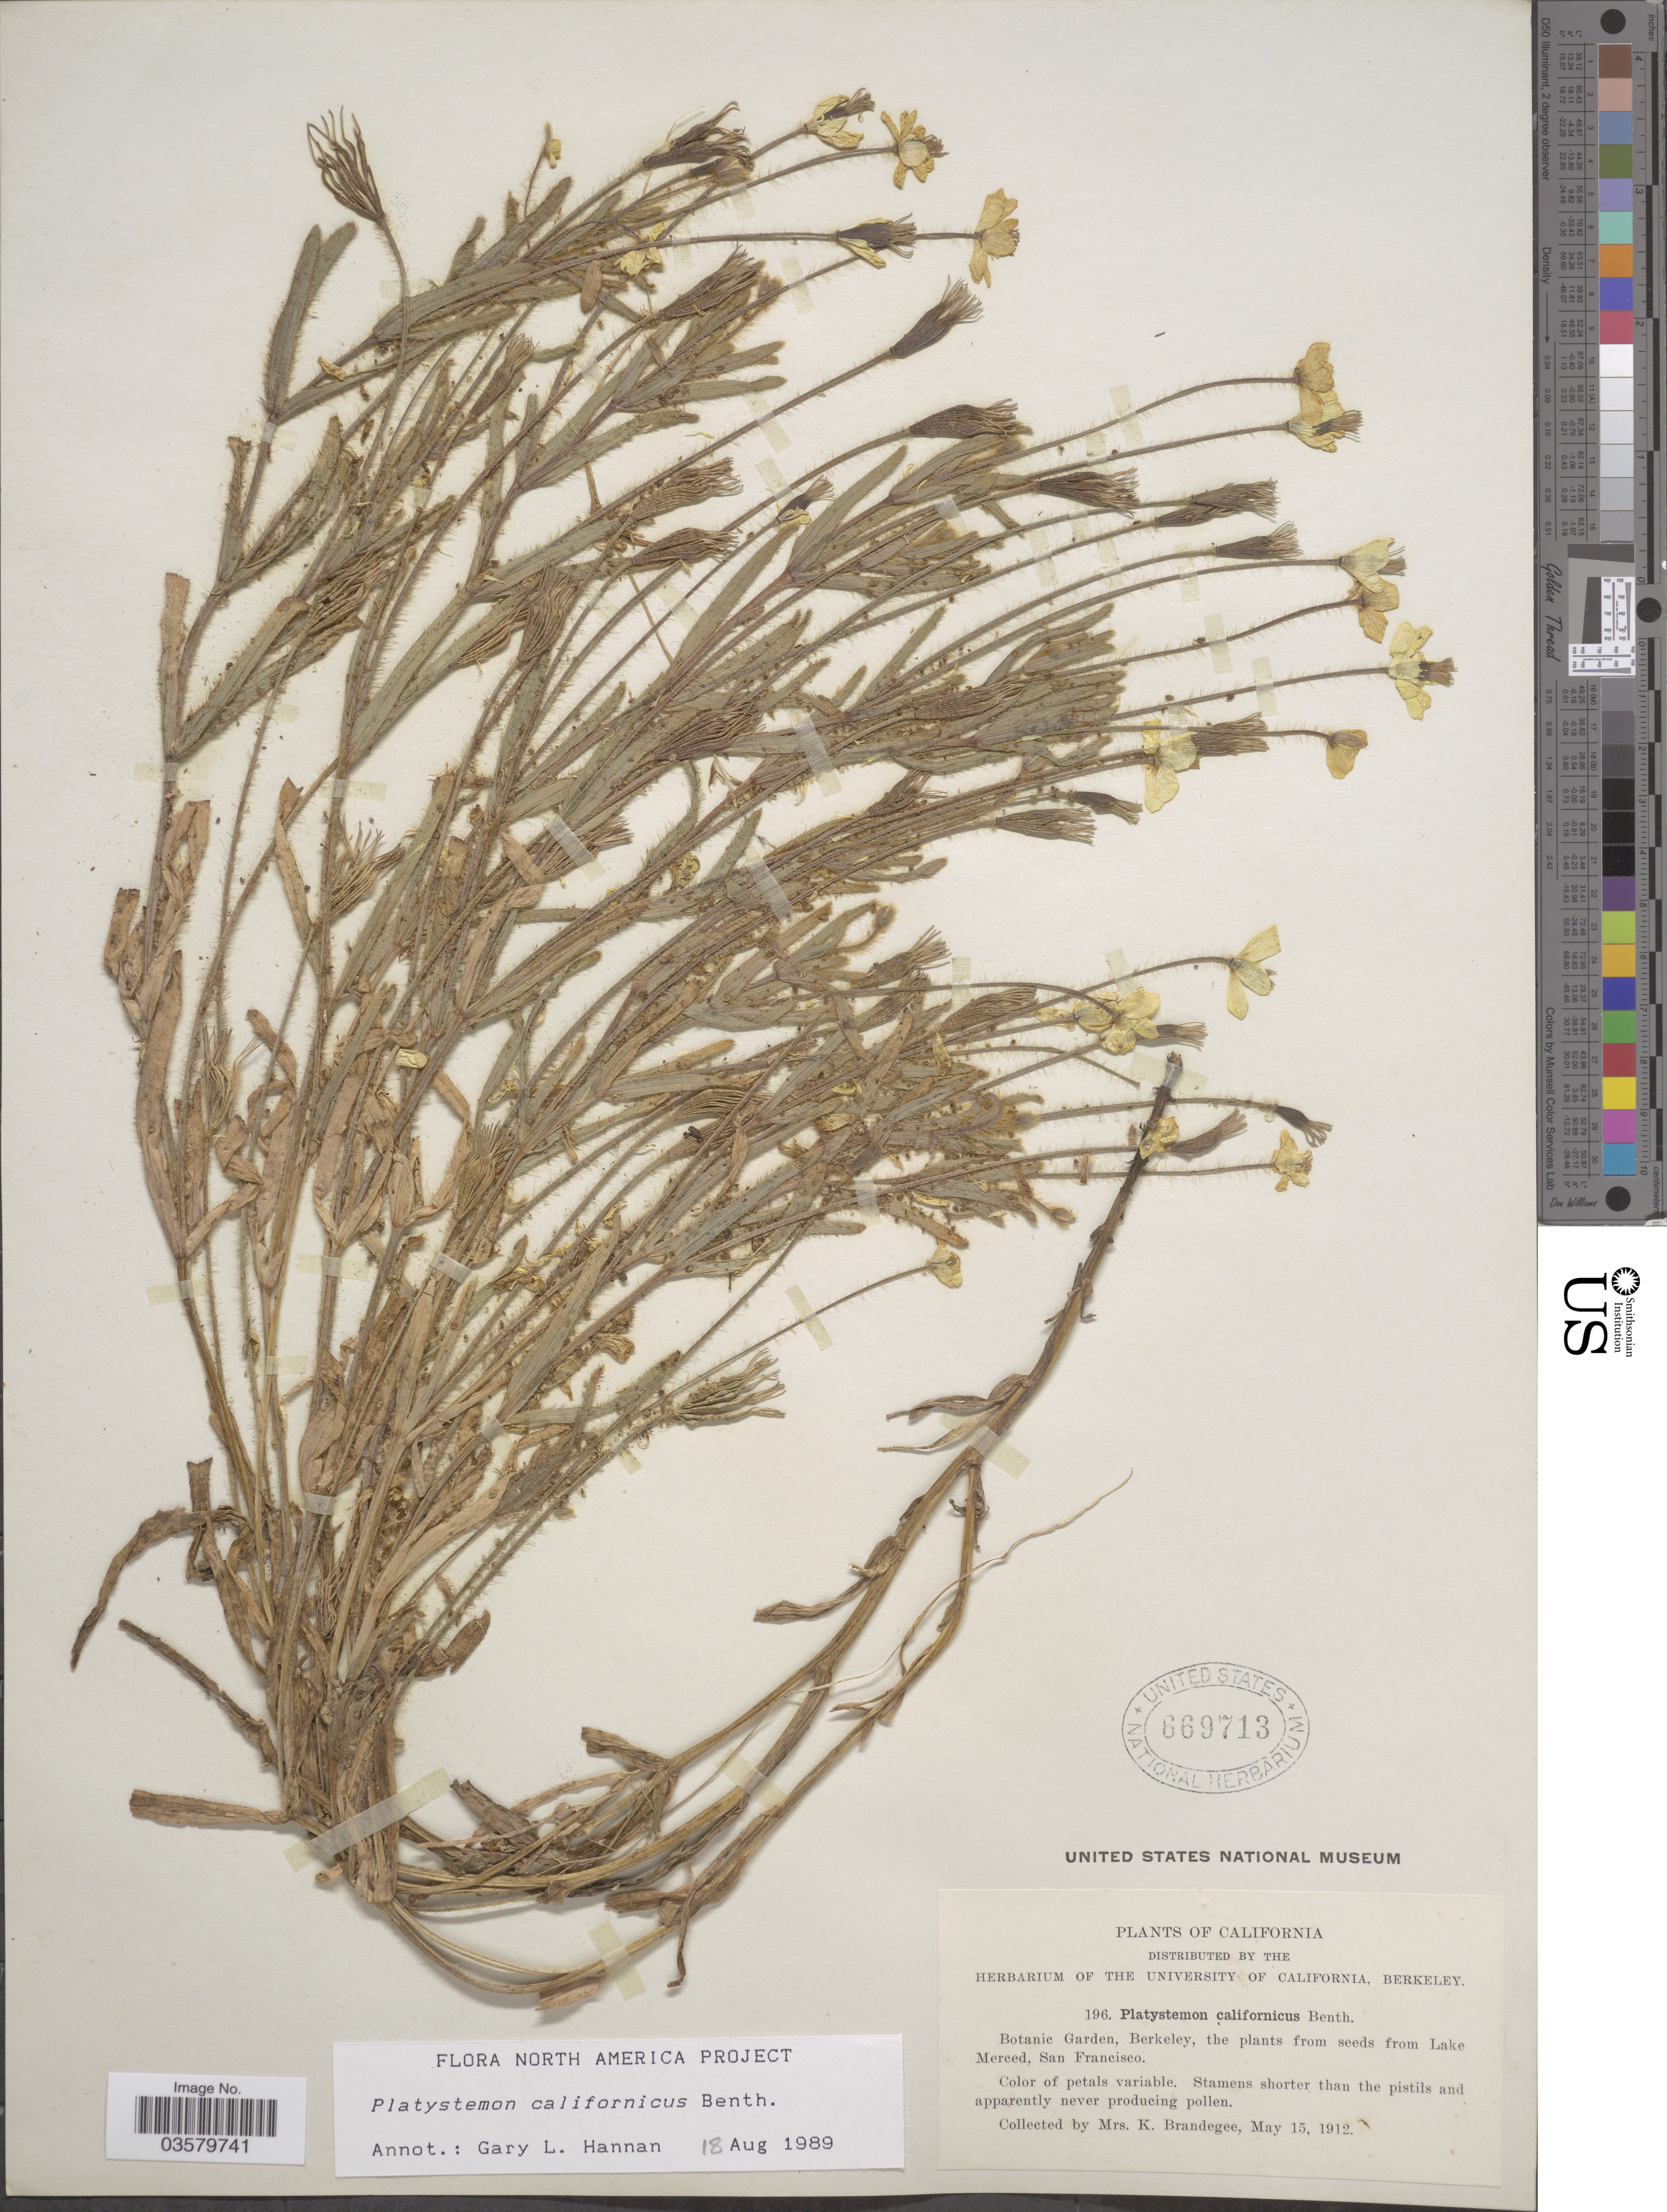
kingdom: Plantae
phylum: Tracheophyta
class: Magnoliopsida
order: Ranunculales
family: Papaveraceae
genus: Platystemon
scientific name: Platystemon californicus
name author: Benth.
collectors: K. Brandegee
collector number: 196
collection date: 1912-05-15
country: United States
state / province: California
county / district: Alameda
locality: Botanic Garden, Berkeley.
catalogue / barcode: US 669713